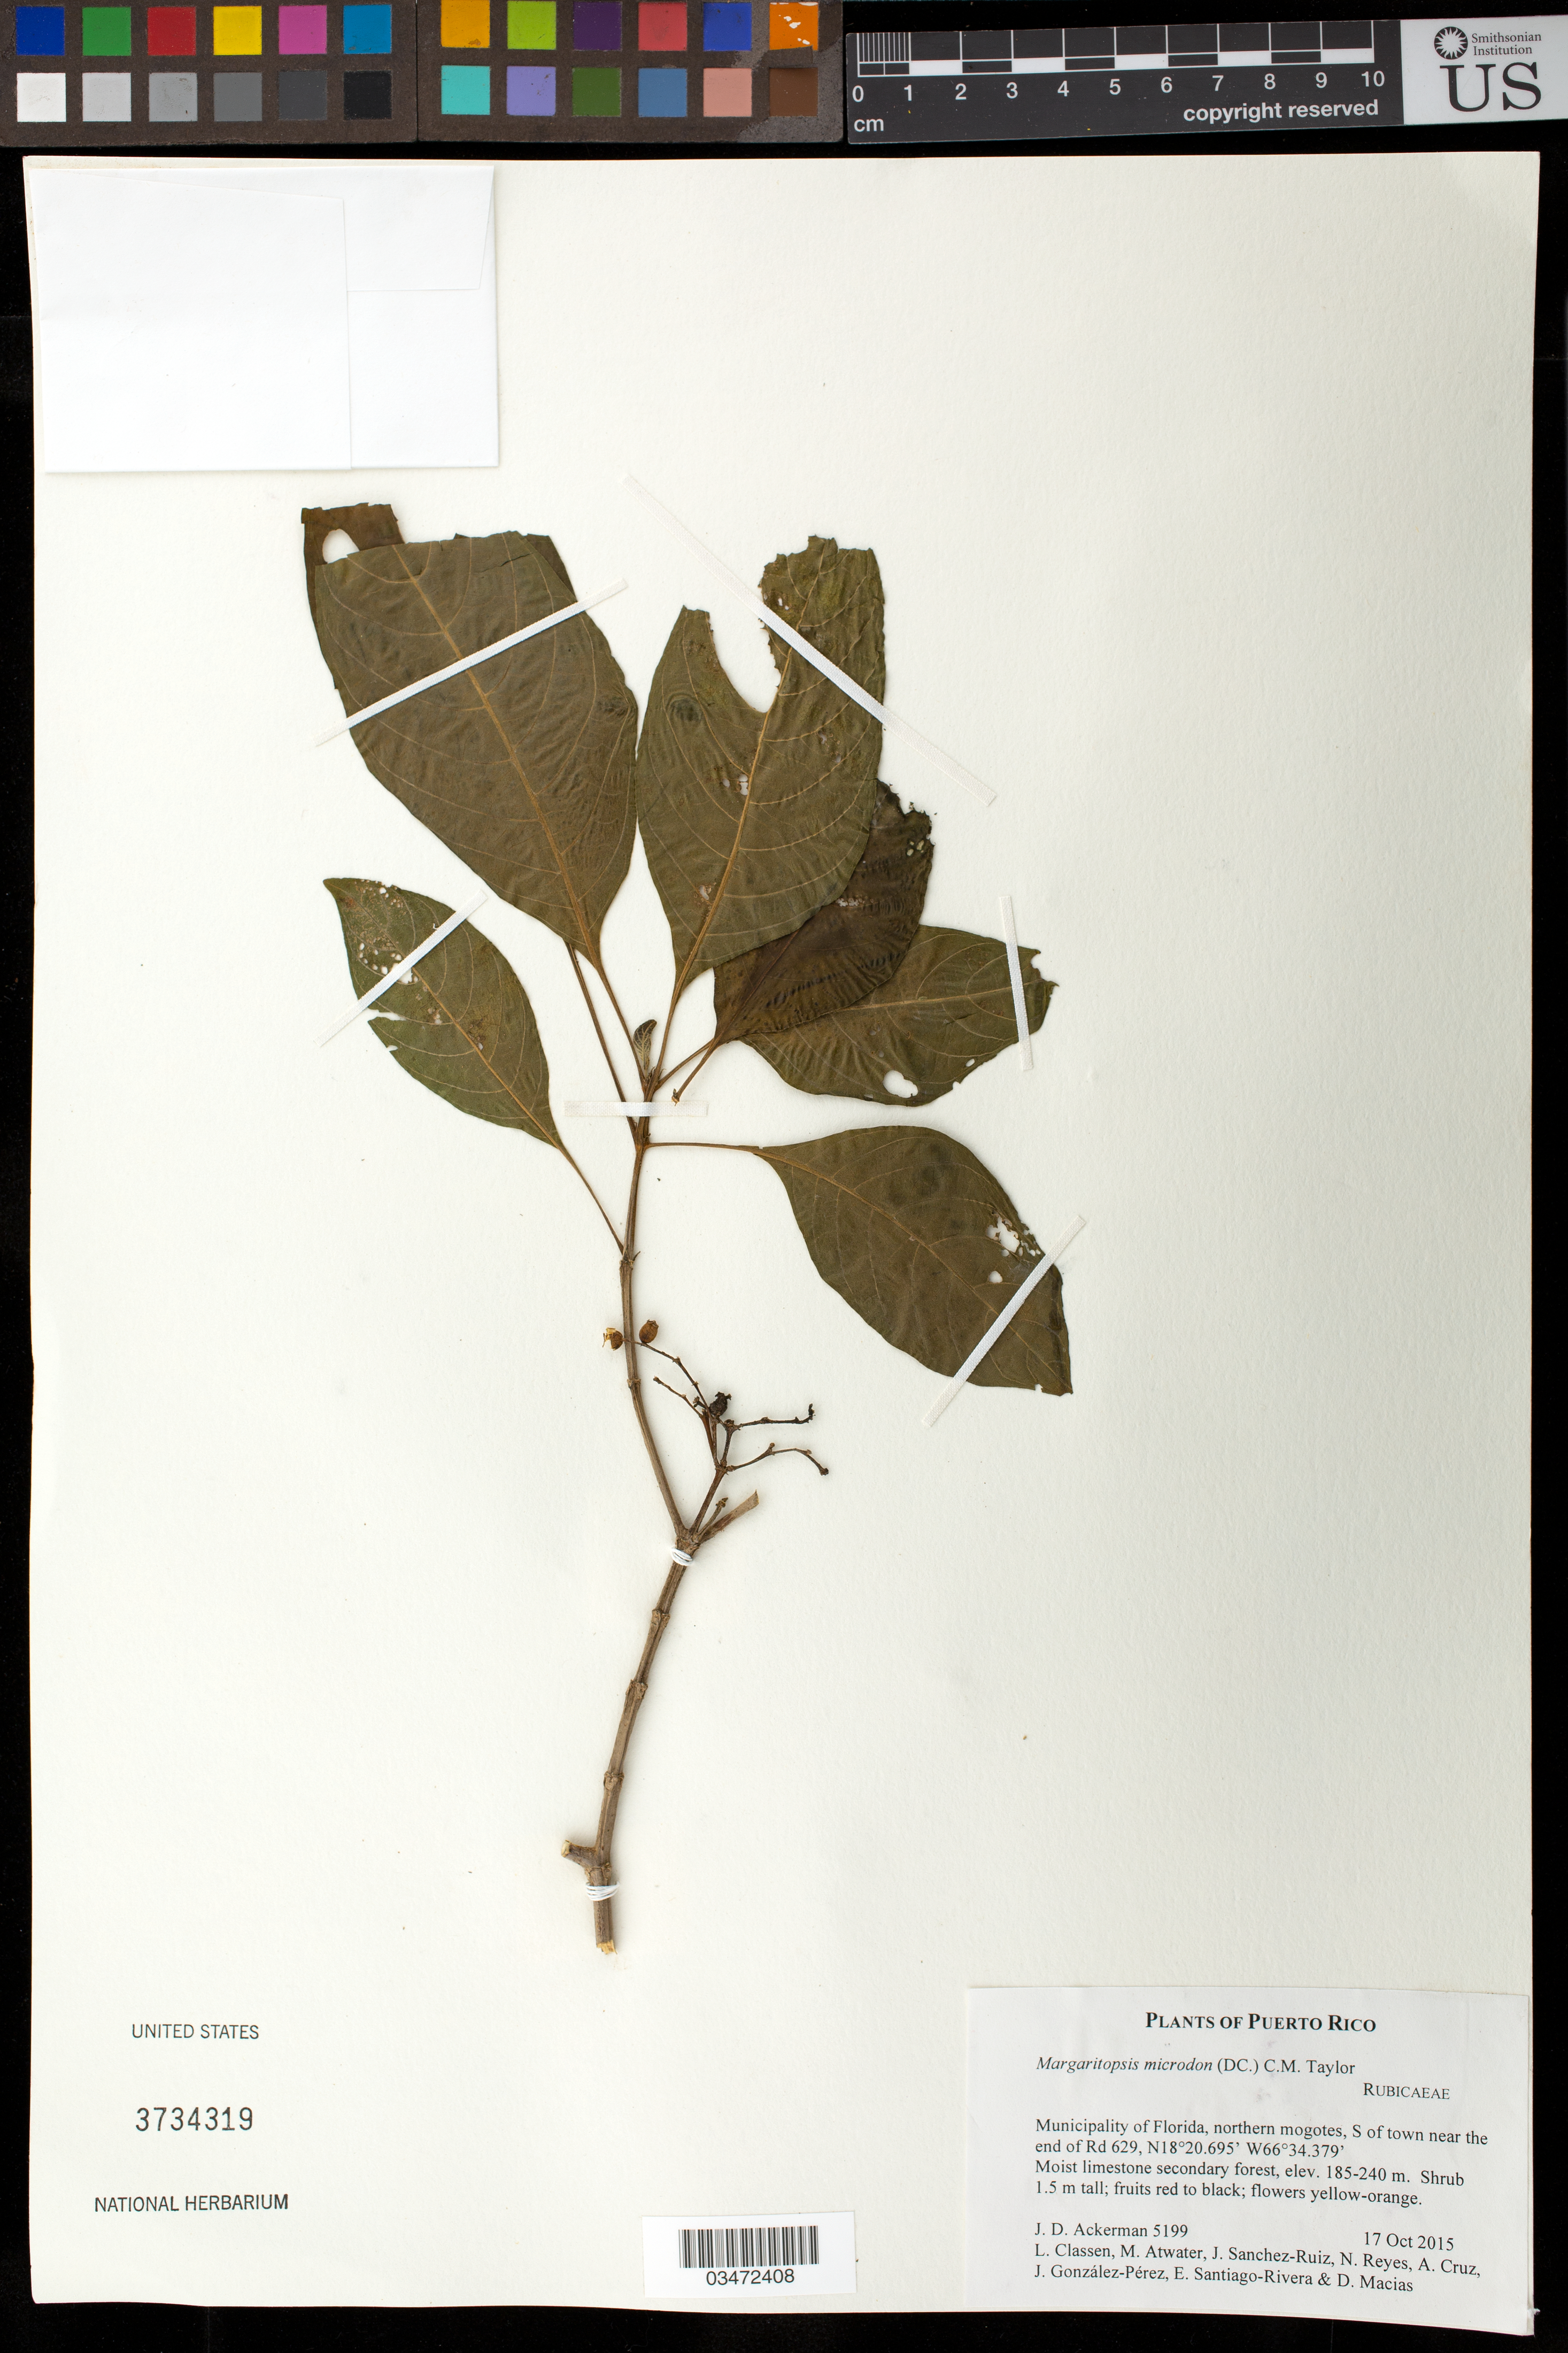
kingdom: Plantae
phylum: Tracheophyta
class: Magnoliopsida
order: Gentianales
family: Rubiaceae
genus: Margaritopsis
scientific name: Margaritopsis microdon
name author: (DC.) C.M. Taylor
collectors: J. D. Ackerman, L. Classen, M. Atwater, J. Sanchez-Ruiz, N. Reyes, A. Cruz, J. González-Pérez, E. Santiago-Rivera & D. Macías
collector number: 5199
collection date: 2015-10-17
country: Puerto Rico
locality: Mun. Florida, northern mogotes, S of town near the end of Rd 629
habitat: Moist limestone secondary forest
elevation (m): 185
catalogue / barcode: US 3734319